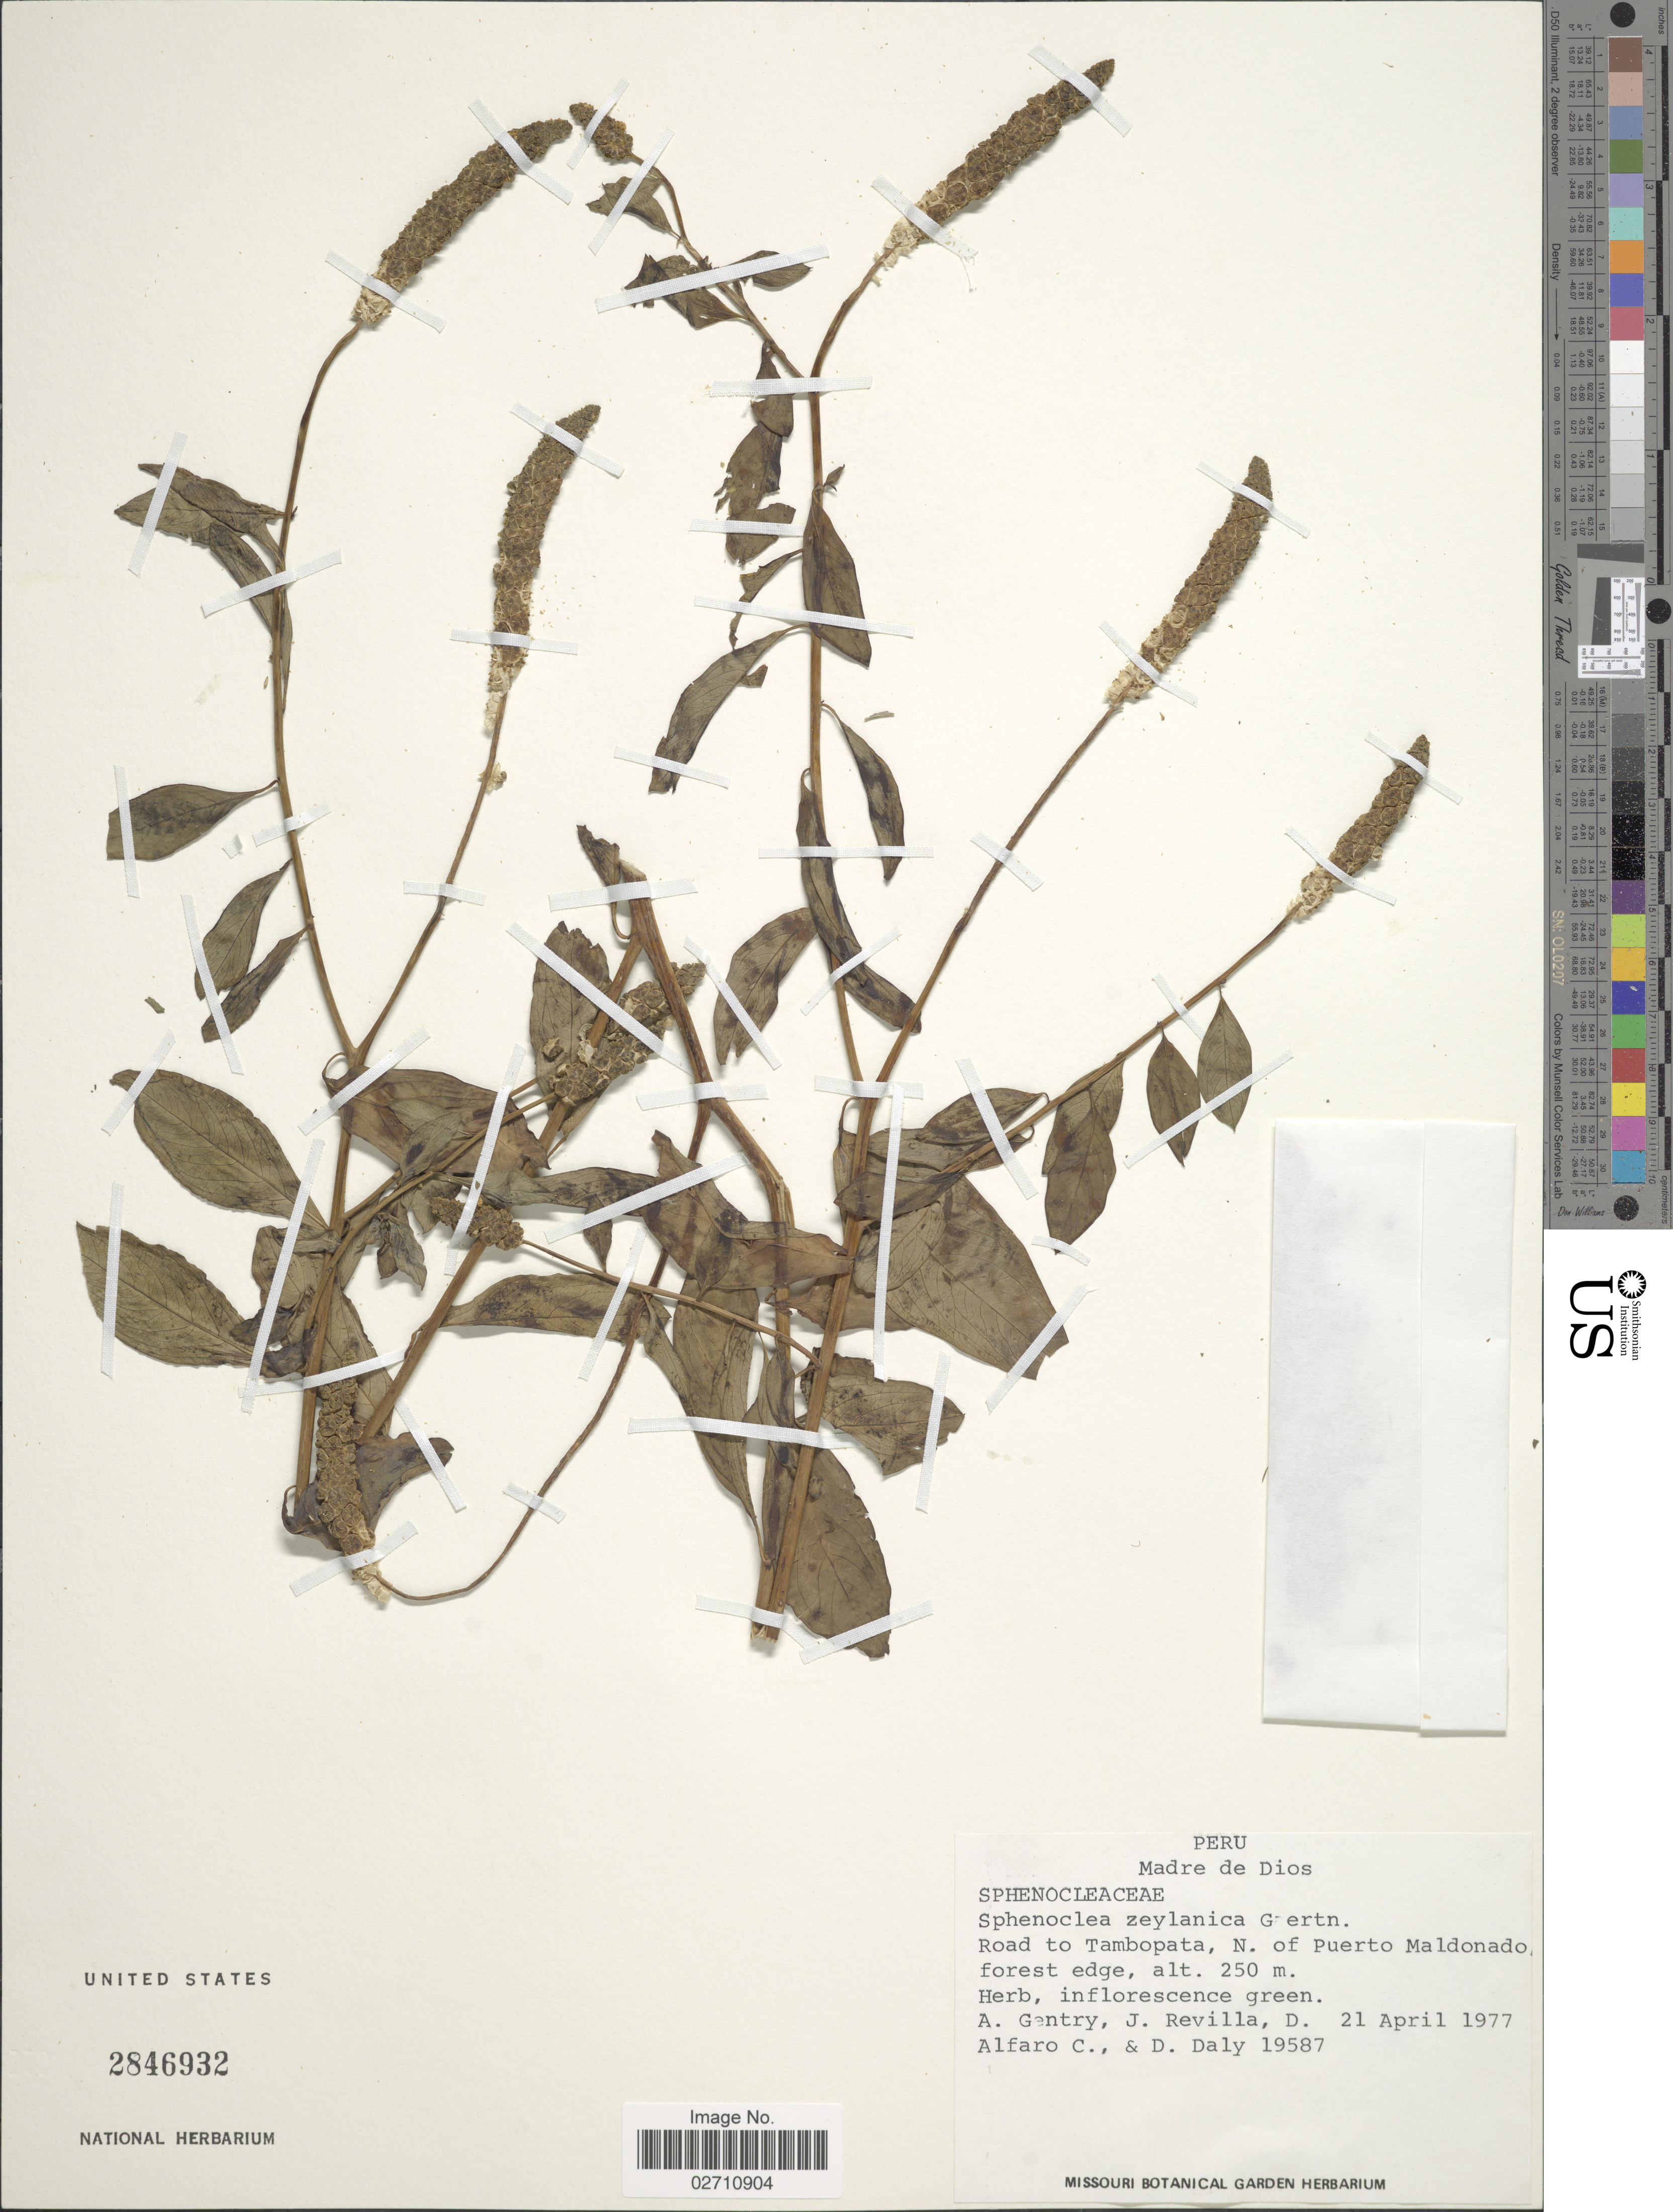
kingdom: Plantae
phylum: Tracheophyta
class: Magnoliopsida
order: Solanales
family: Sphenocleaceae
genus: Sphenoclea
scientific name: Sphenoclea zeylanica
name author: Gaertn.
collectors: A. H. Gentry, J. Revilla, D. Alfaro Castaneda & D. C. Daly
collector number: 19587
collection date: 1977-04-21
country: Peru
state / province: Madre de Dios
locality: Road to Tambopata, N. of Puerto Maldonado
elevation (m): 250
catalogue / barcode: US 2846932